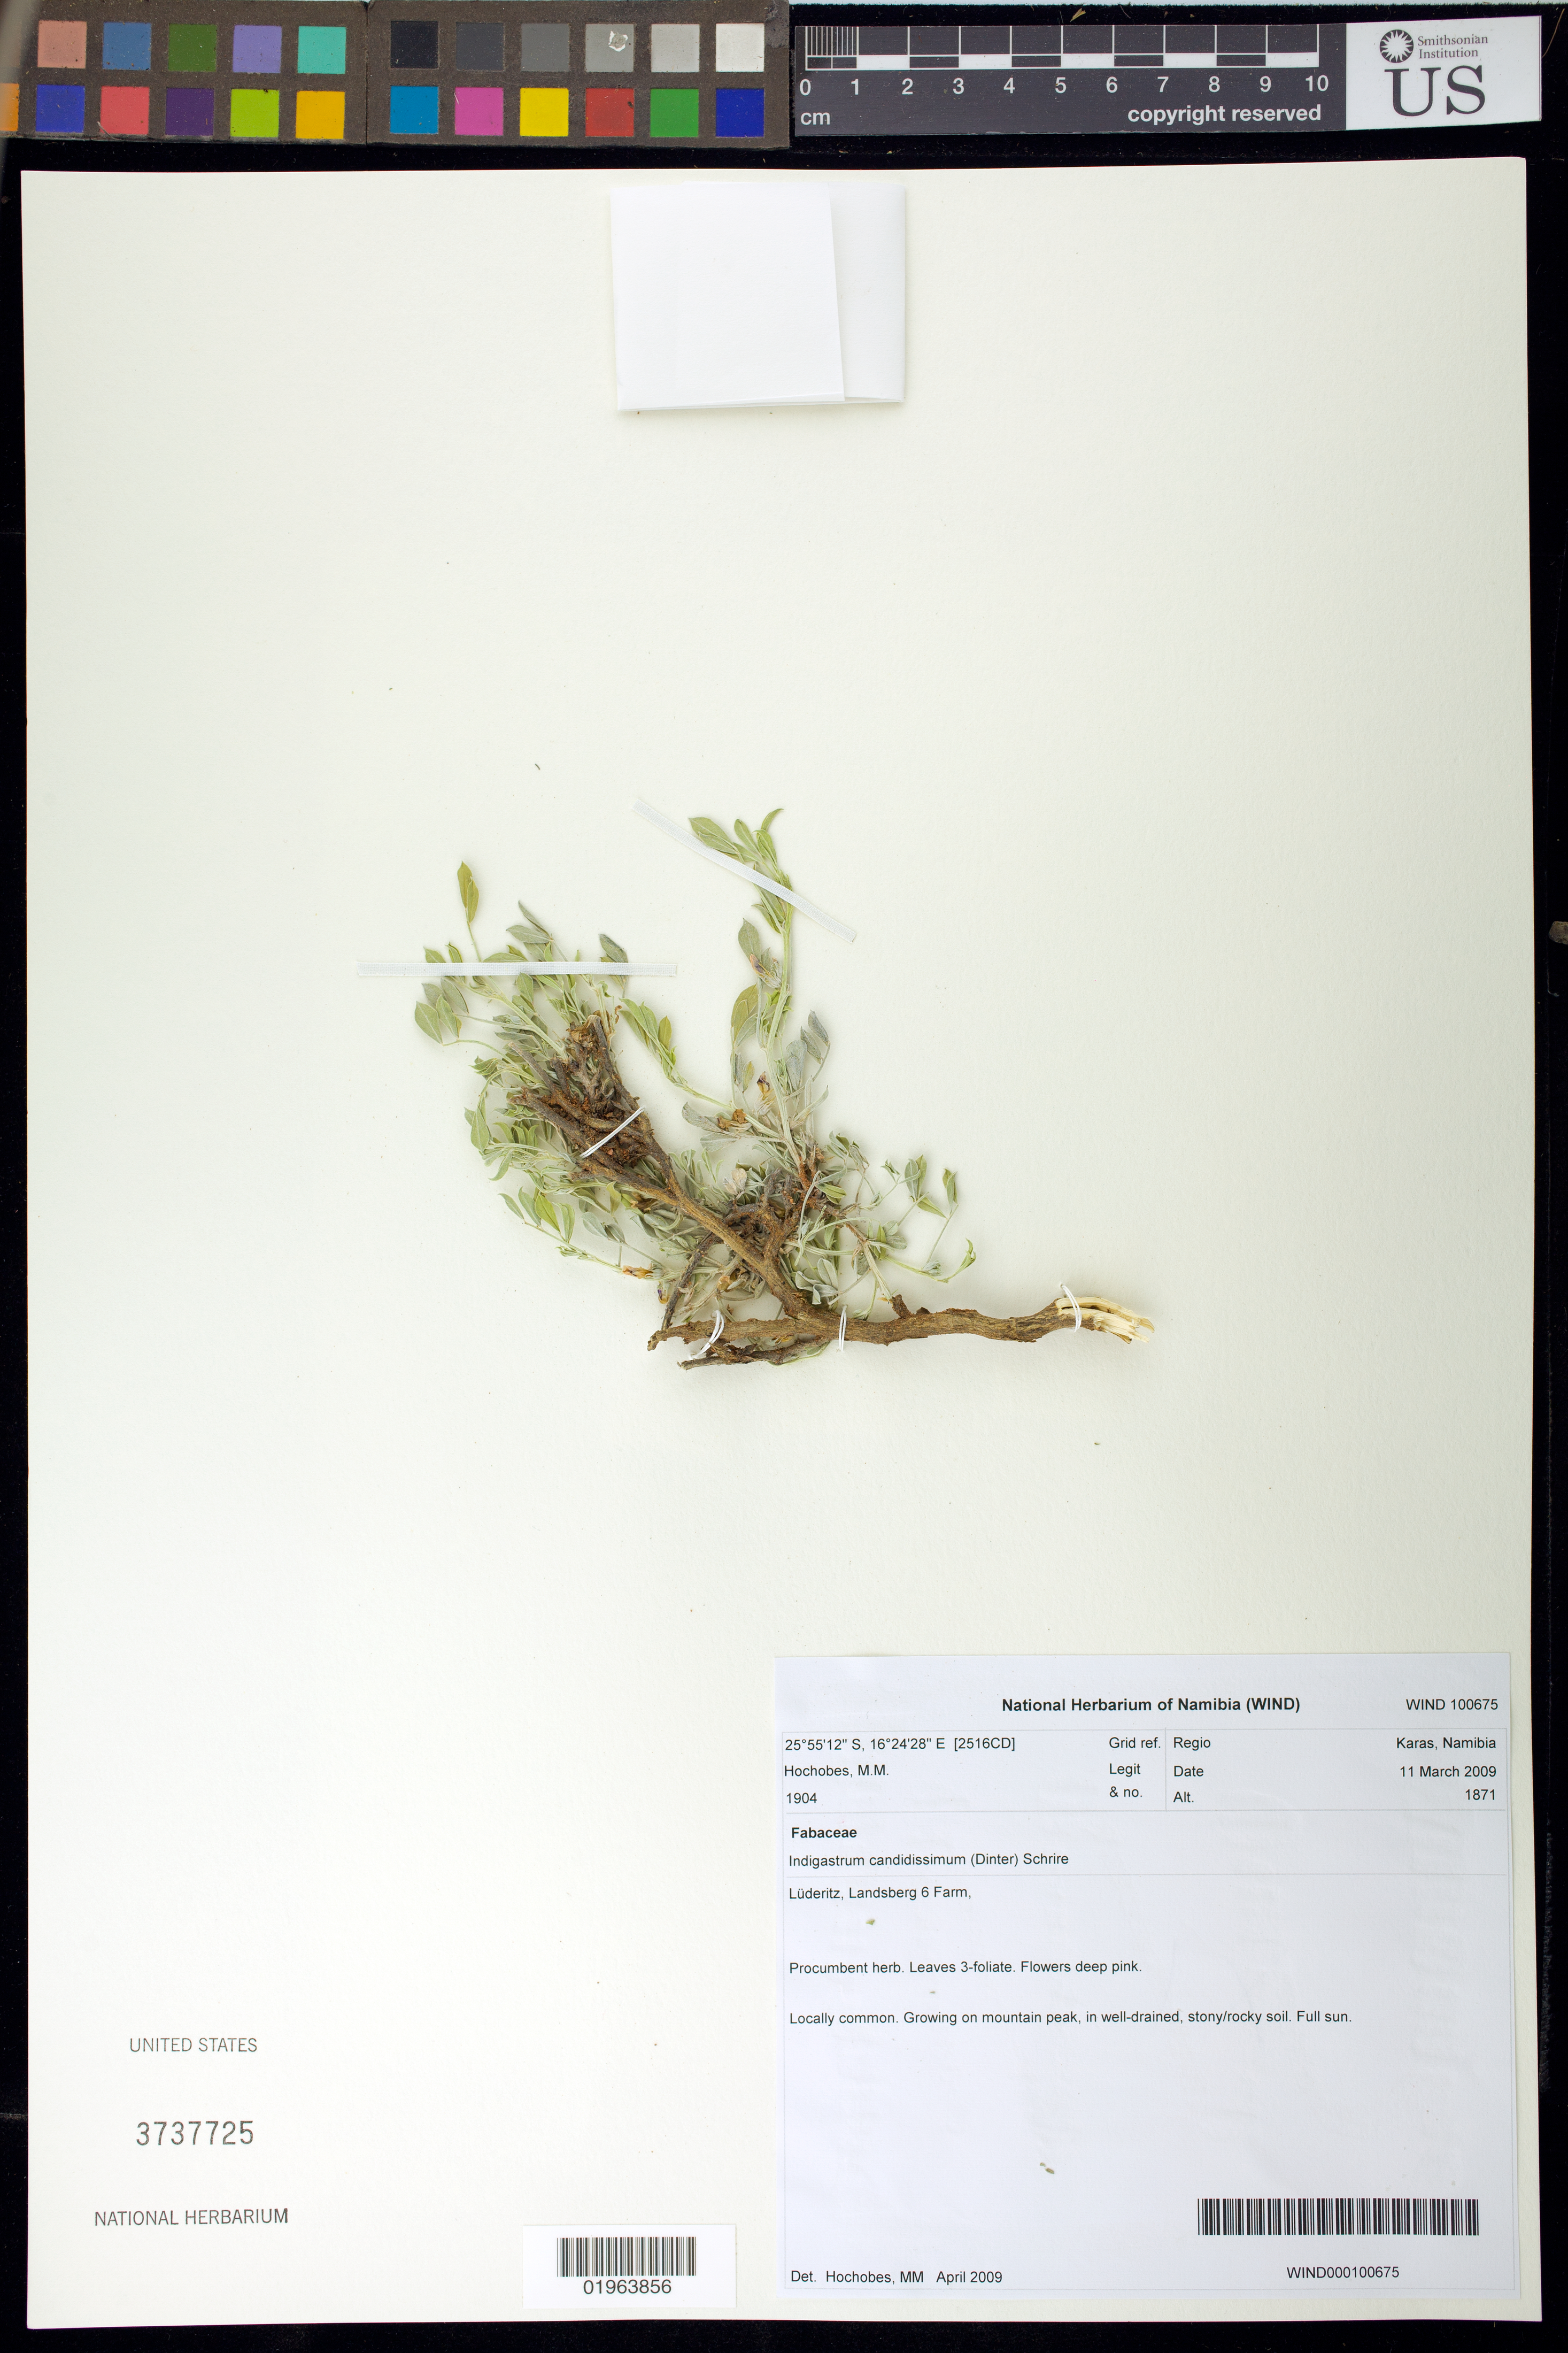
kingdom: Plantae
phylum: Tracheophyta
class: Magnoliopsida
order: Fabales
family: Fabaceae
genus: Indigastrum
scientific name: Indigastrum candidissimum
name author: (Dinter) Schrire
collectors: M. Hochobes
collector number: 1904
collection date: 2009-03-11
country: Namibia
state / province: Karas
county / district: Luderitz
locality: Landsberg 6 Farm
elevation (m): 1871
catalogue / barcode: US 3737725